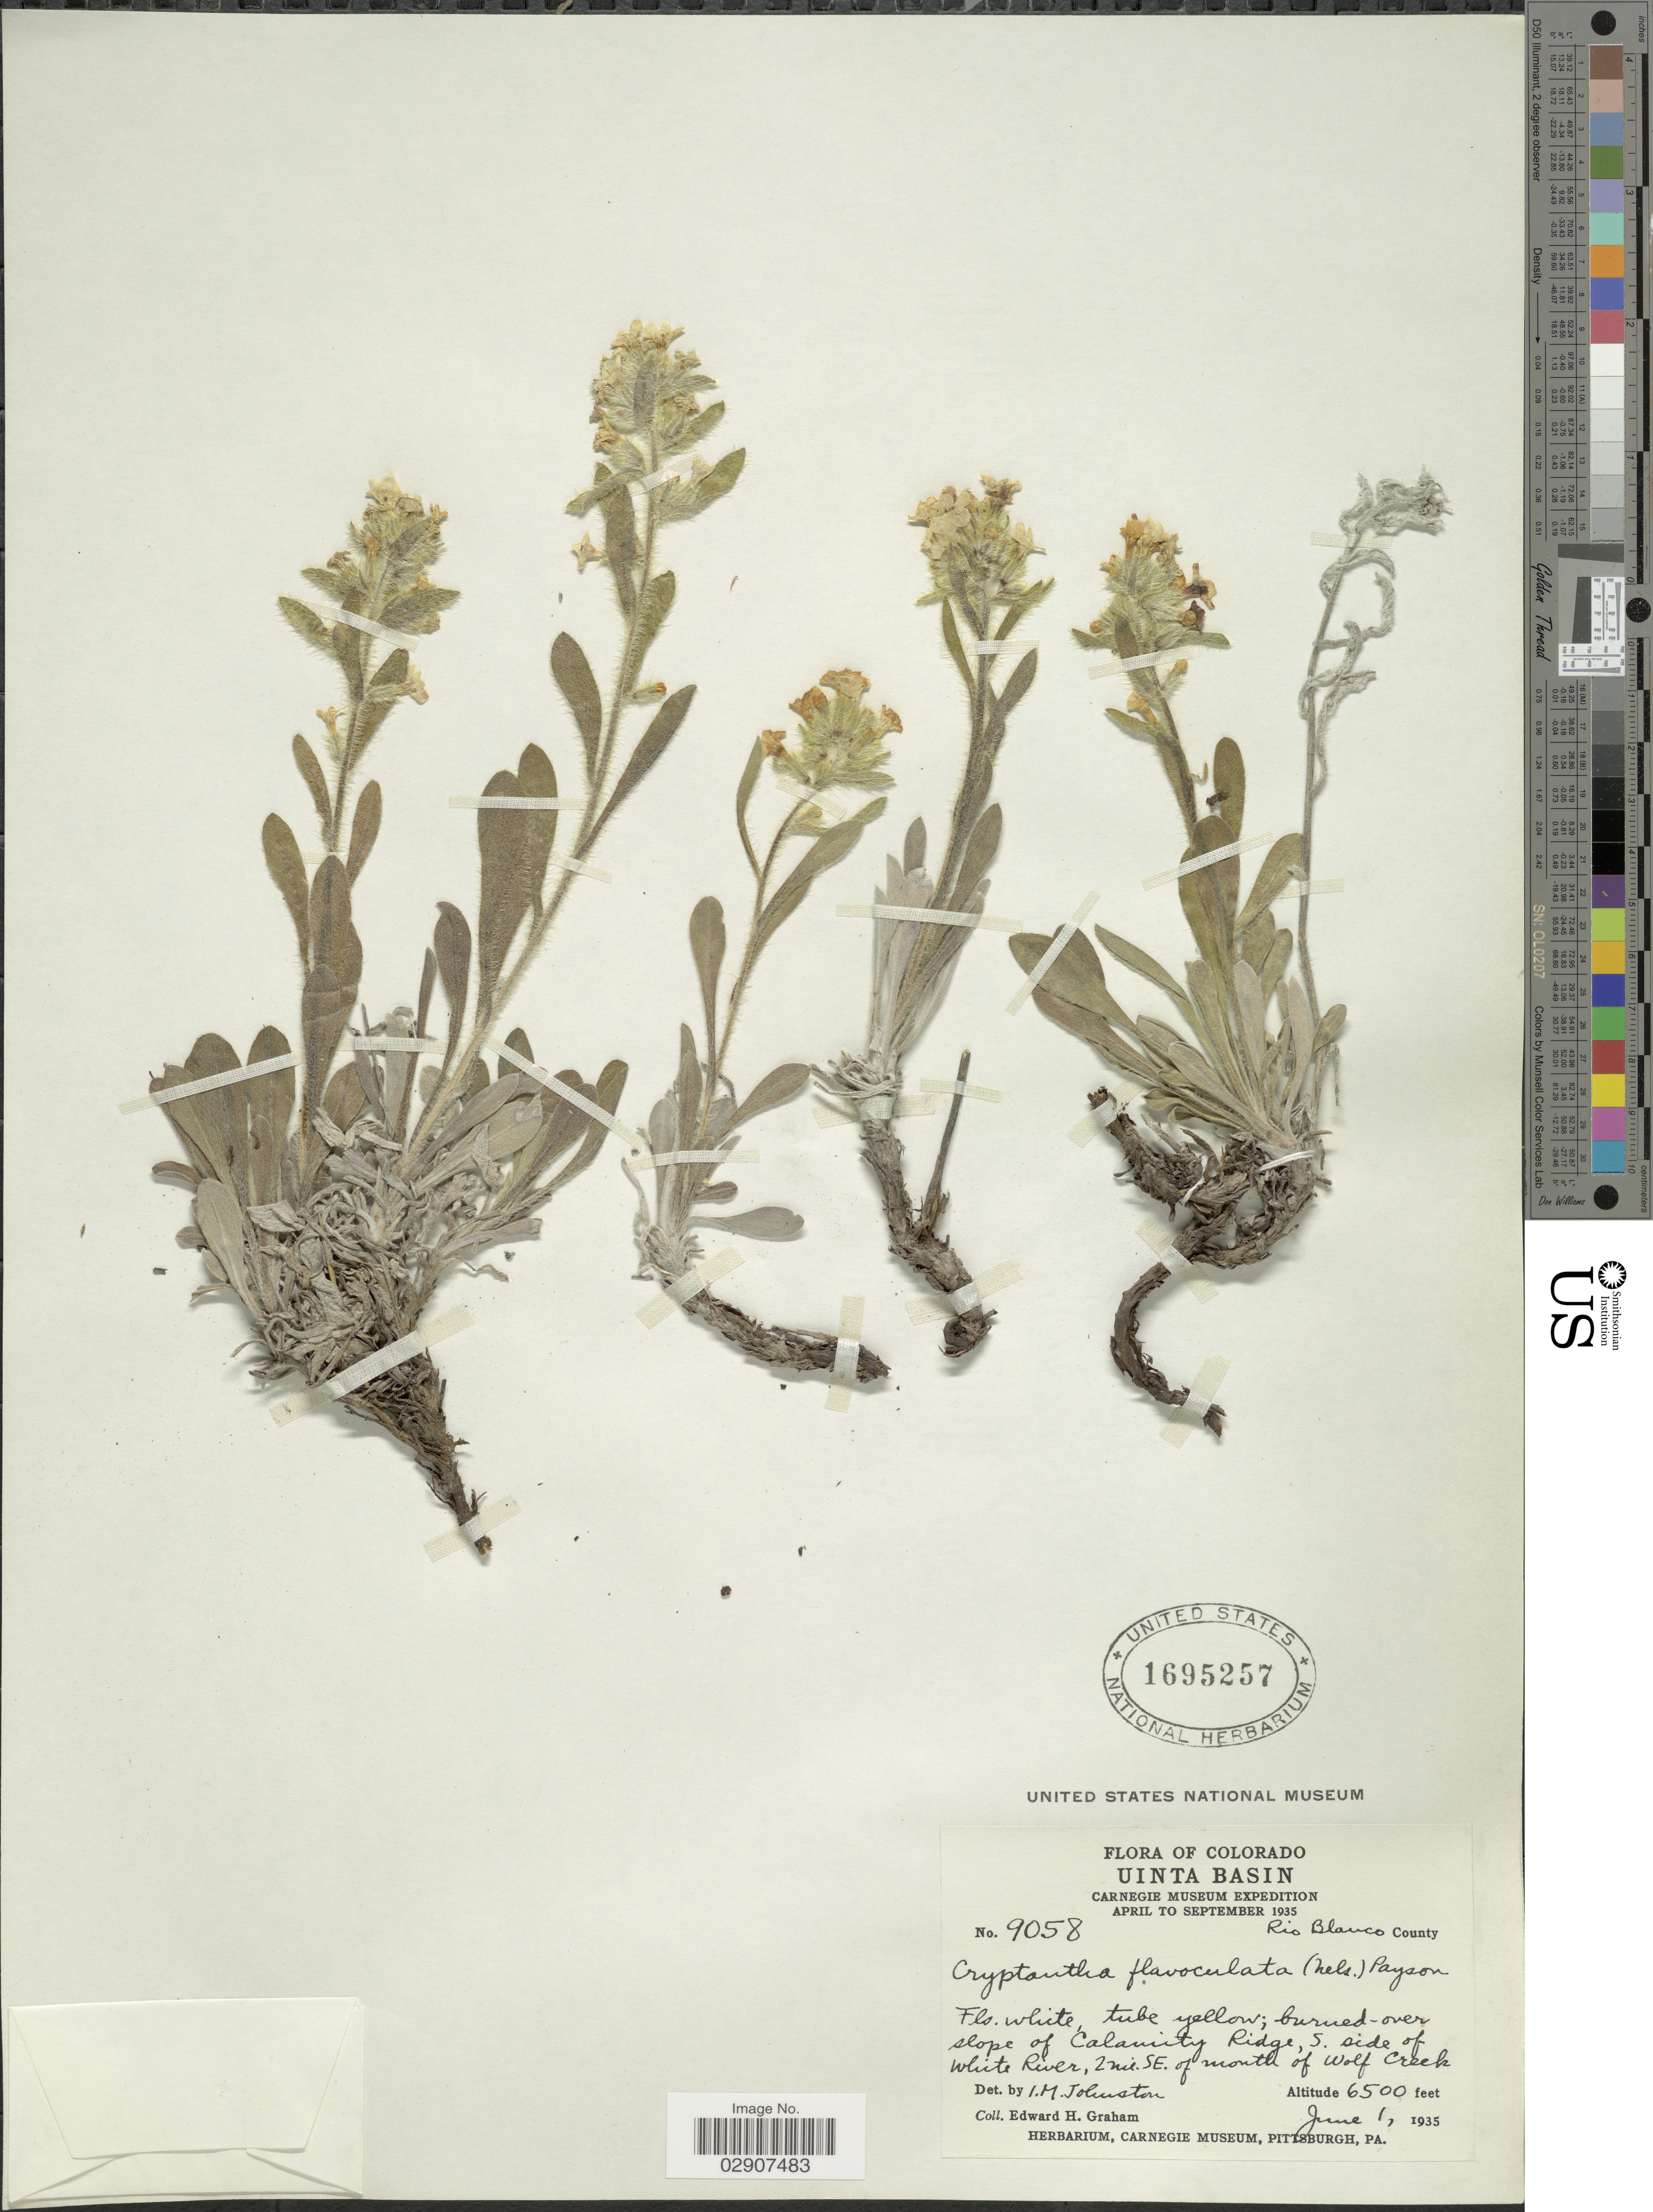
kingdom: Plantae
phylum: Tracheophyta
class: Magnoliopsida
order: Boraginales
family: Boraginaceae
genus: Cryptantha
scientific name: Cryptantha flavoculata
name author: (A. Nelson) Payson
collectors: E. H. Graham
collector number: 9058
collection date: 1935-06-01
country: United States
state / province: Colorado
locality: Uinta Basin, slope of Calamity Ridge, S. side of White River, 2 mi. SE. of mouth of Wolf Creek.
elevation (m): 1981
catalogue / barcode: US 1695257